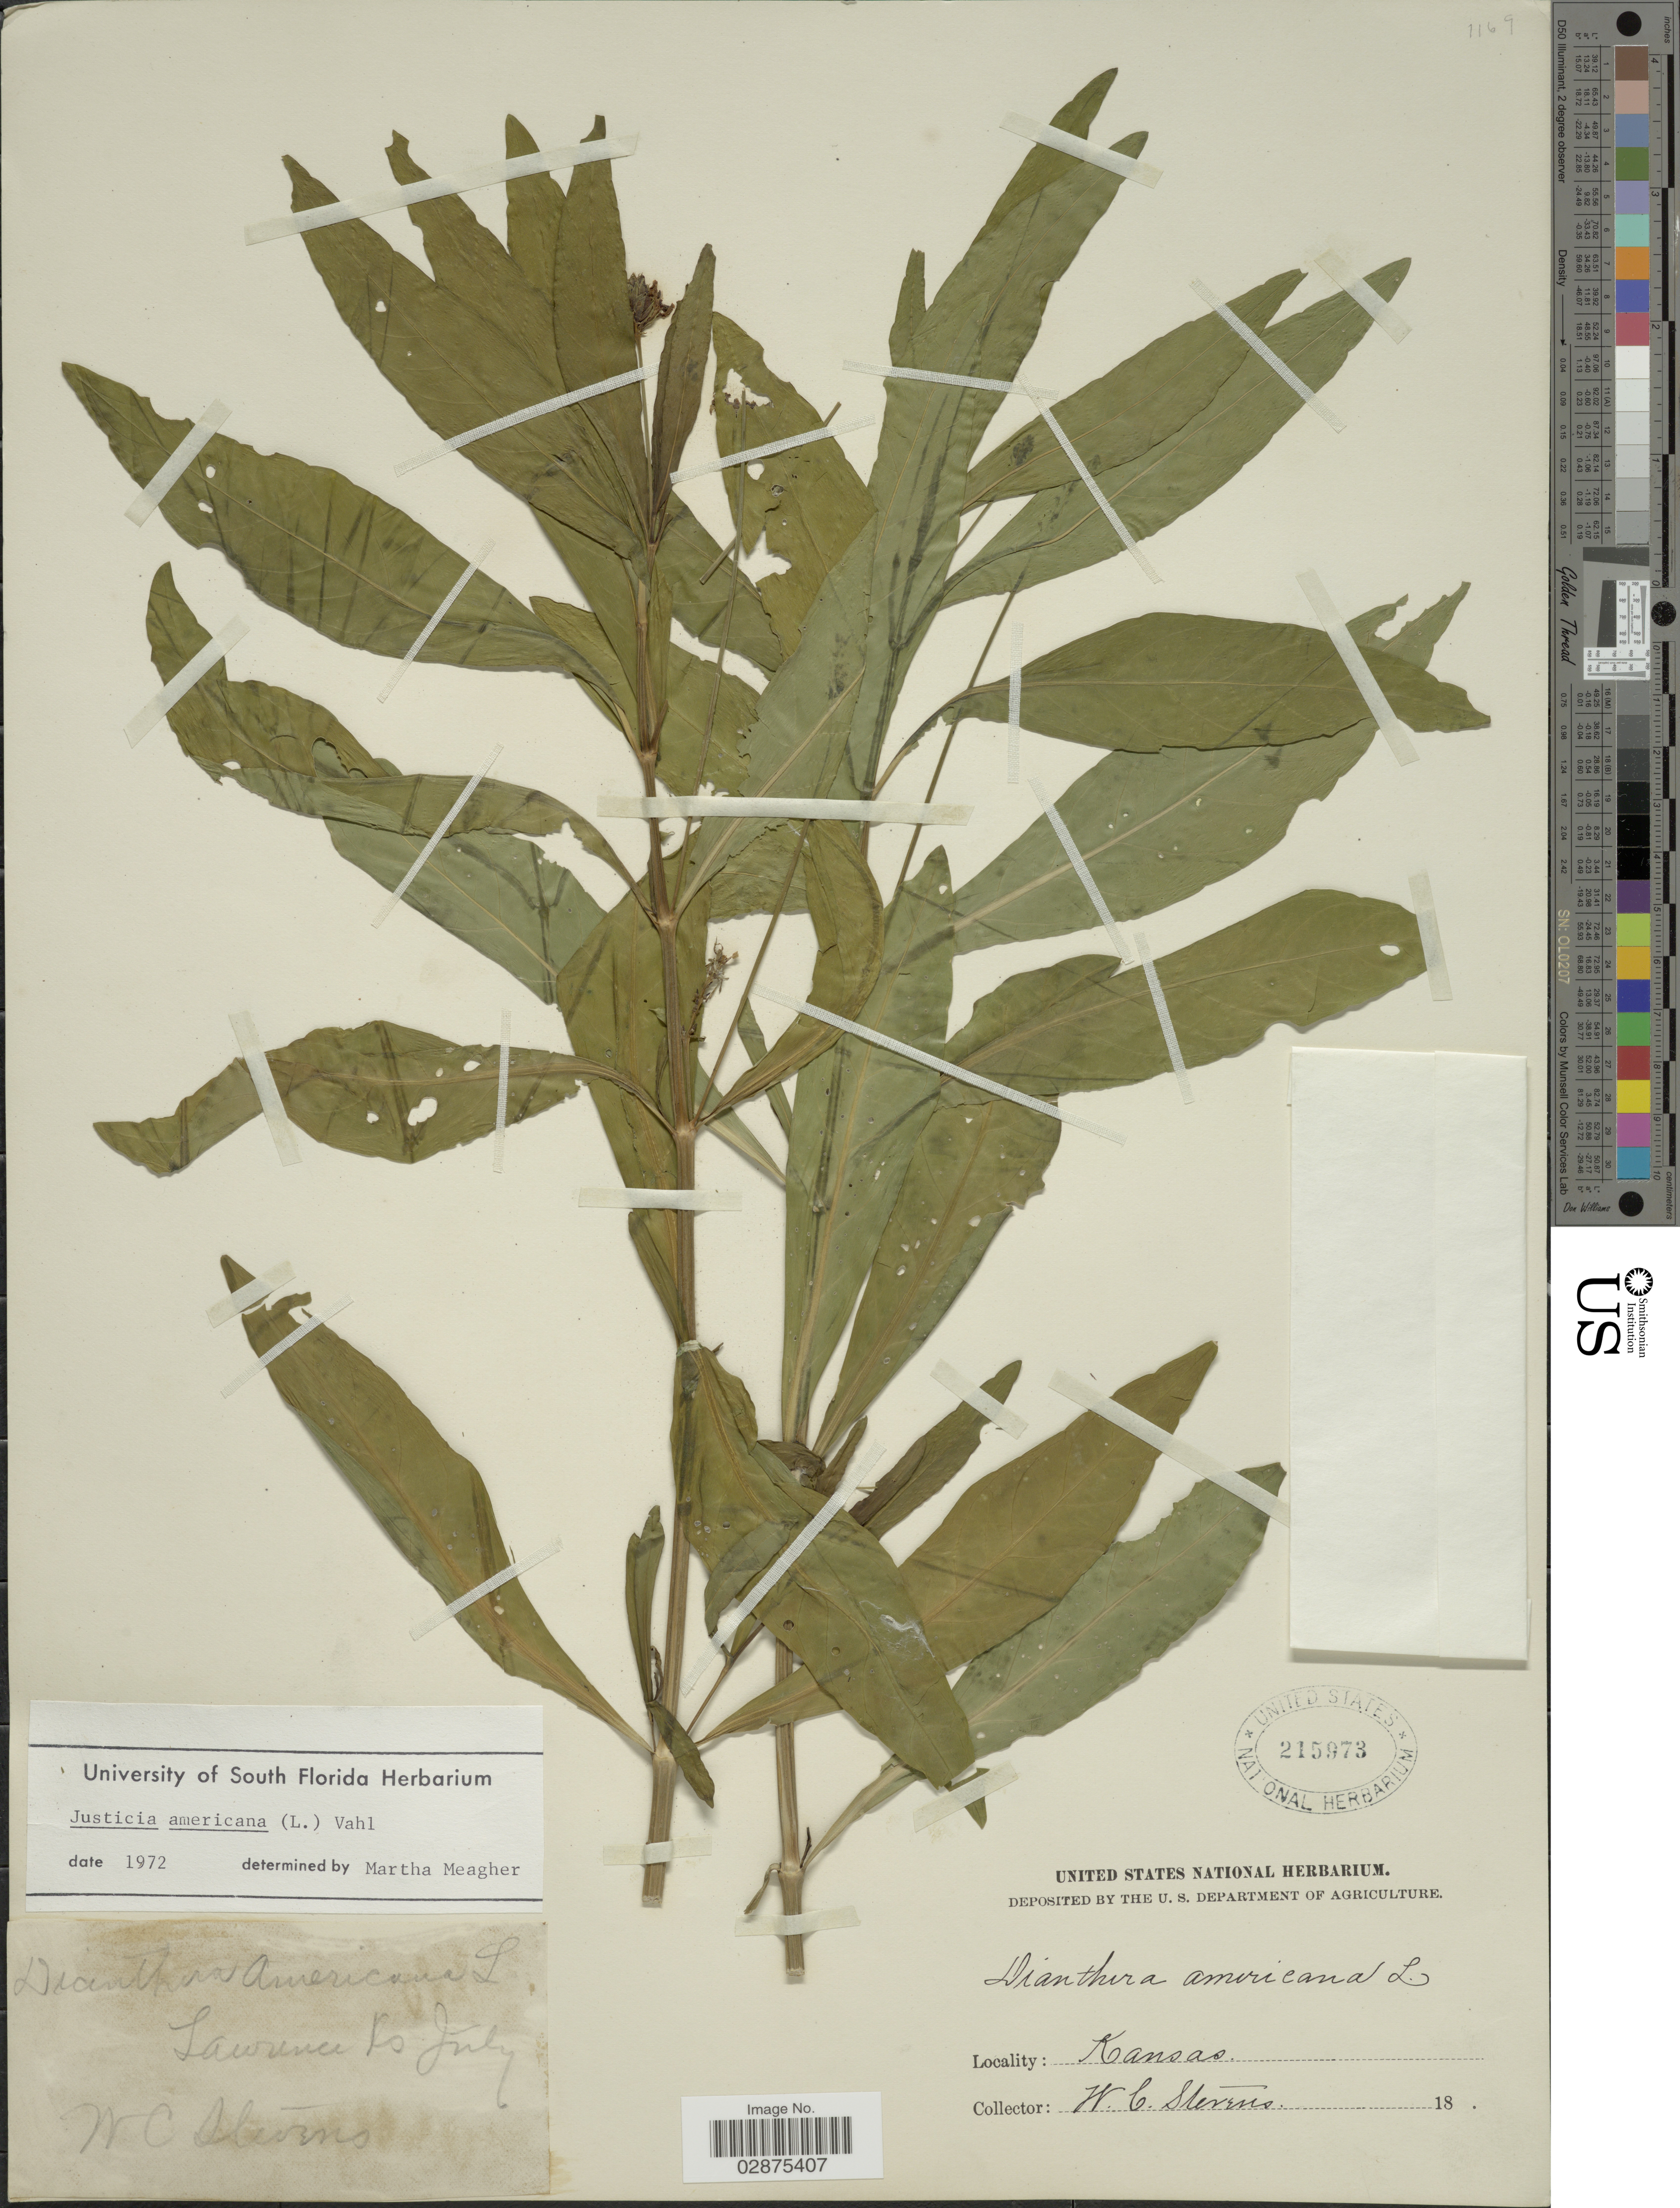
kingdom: Plantae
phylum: Tracheophyta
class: Magnoliopsida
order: Lamiales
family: Acanthaceae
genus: Justicia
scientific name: Justicia americana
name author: (L.) Vahl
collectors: W. C. Stevens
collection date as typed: July 18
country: United States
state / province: Kansas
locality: Lawrence.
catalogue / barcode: US 215973